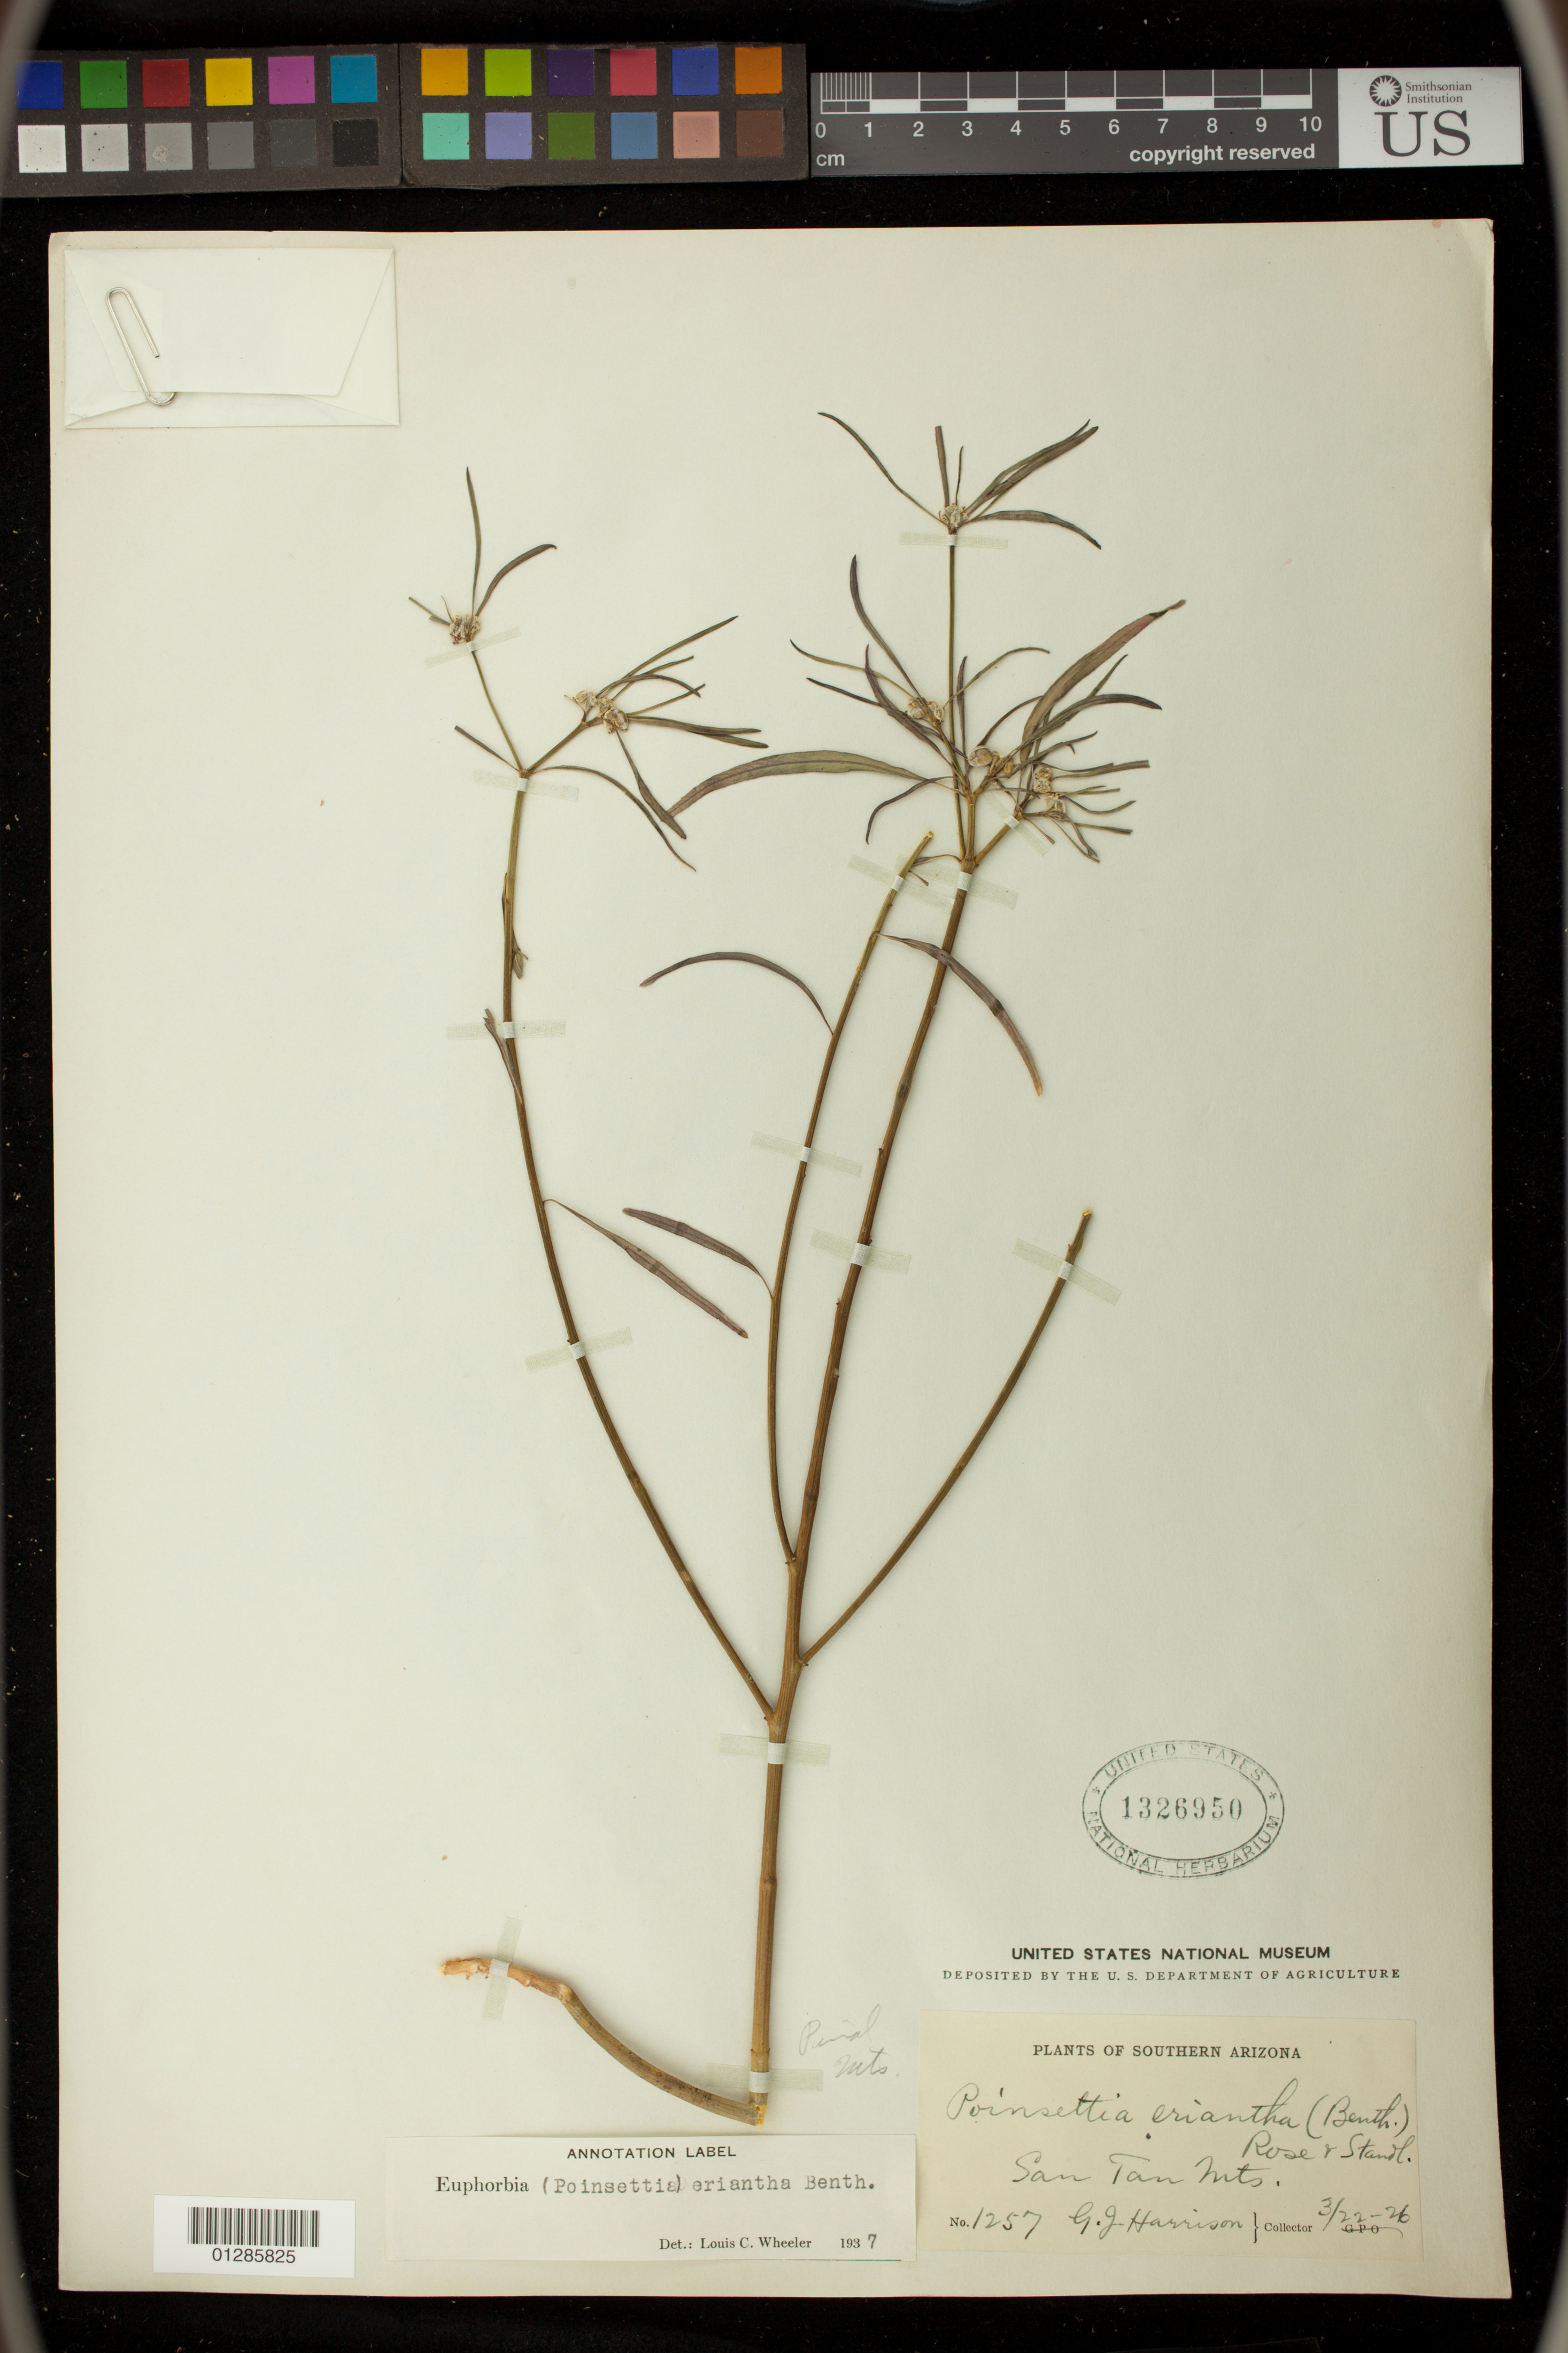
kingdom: Plantae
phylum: Tracheophyta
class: Magnoliopsida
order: Malpighiales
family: Euphorbiaceae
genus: Euphorbia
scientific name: Euphorbia eriantha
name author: Benth.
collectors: G. J. Harrison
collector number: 1257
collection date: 1926-03-22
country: United States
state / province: Arizona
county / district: Pinal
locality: Pinal Mts. San Tan Mts.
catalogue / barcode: US 1326950